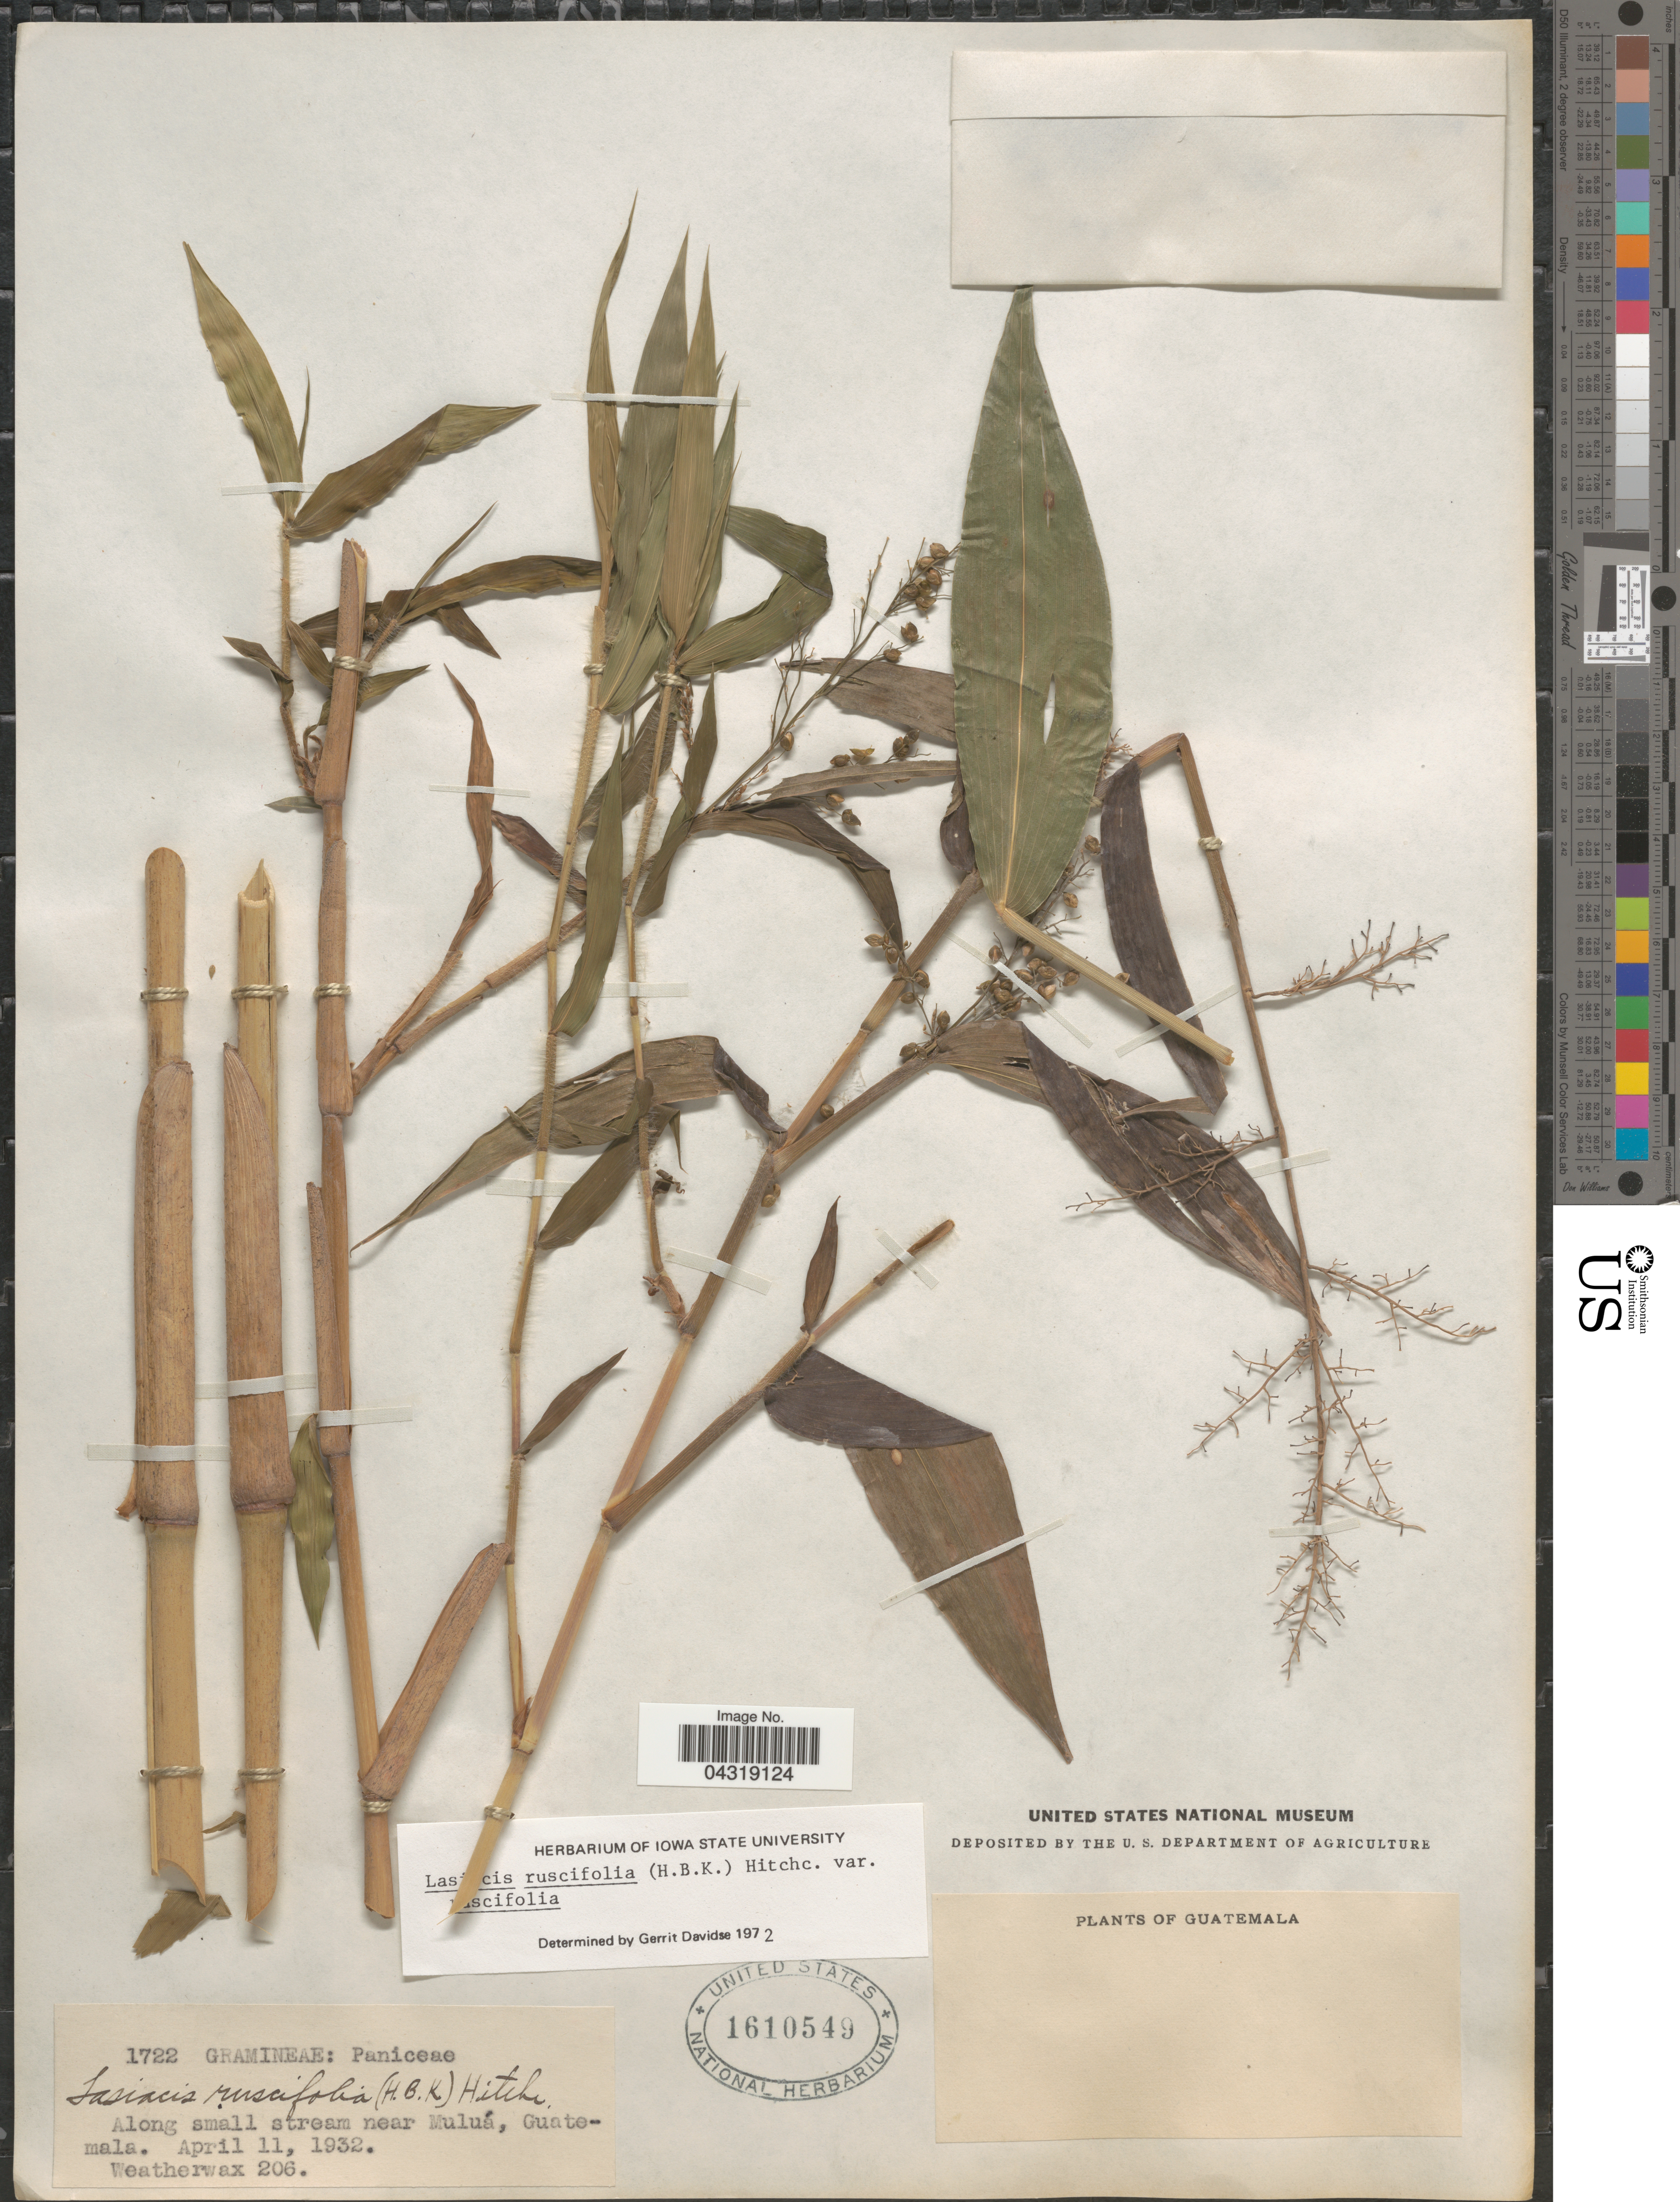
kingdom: Plantae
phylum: Tracheophyta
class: Liliopsida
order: Poales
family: Poaceae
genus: Lasiacis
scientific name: Lasiacis ruscifolia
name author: (Kunth) Hitchc.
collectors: -. Weatherwax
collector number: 206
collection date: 1932-04-11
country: Guatemala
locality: Along small stream near Muluá.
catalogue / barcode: US 1610549